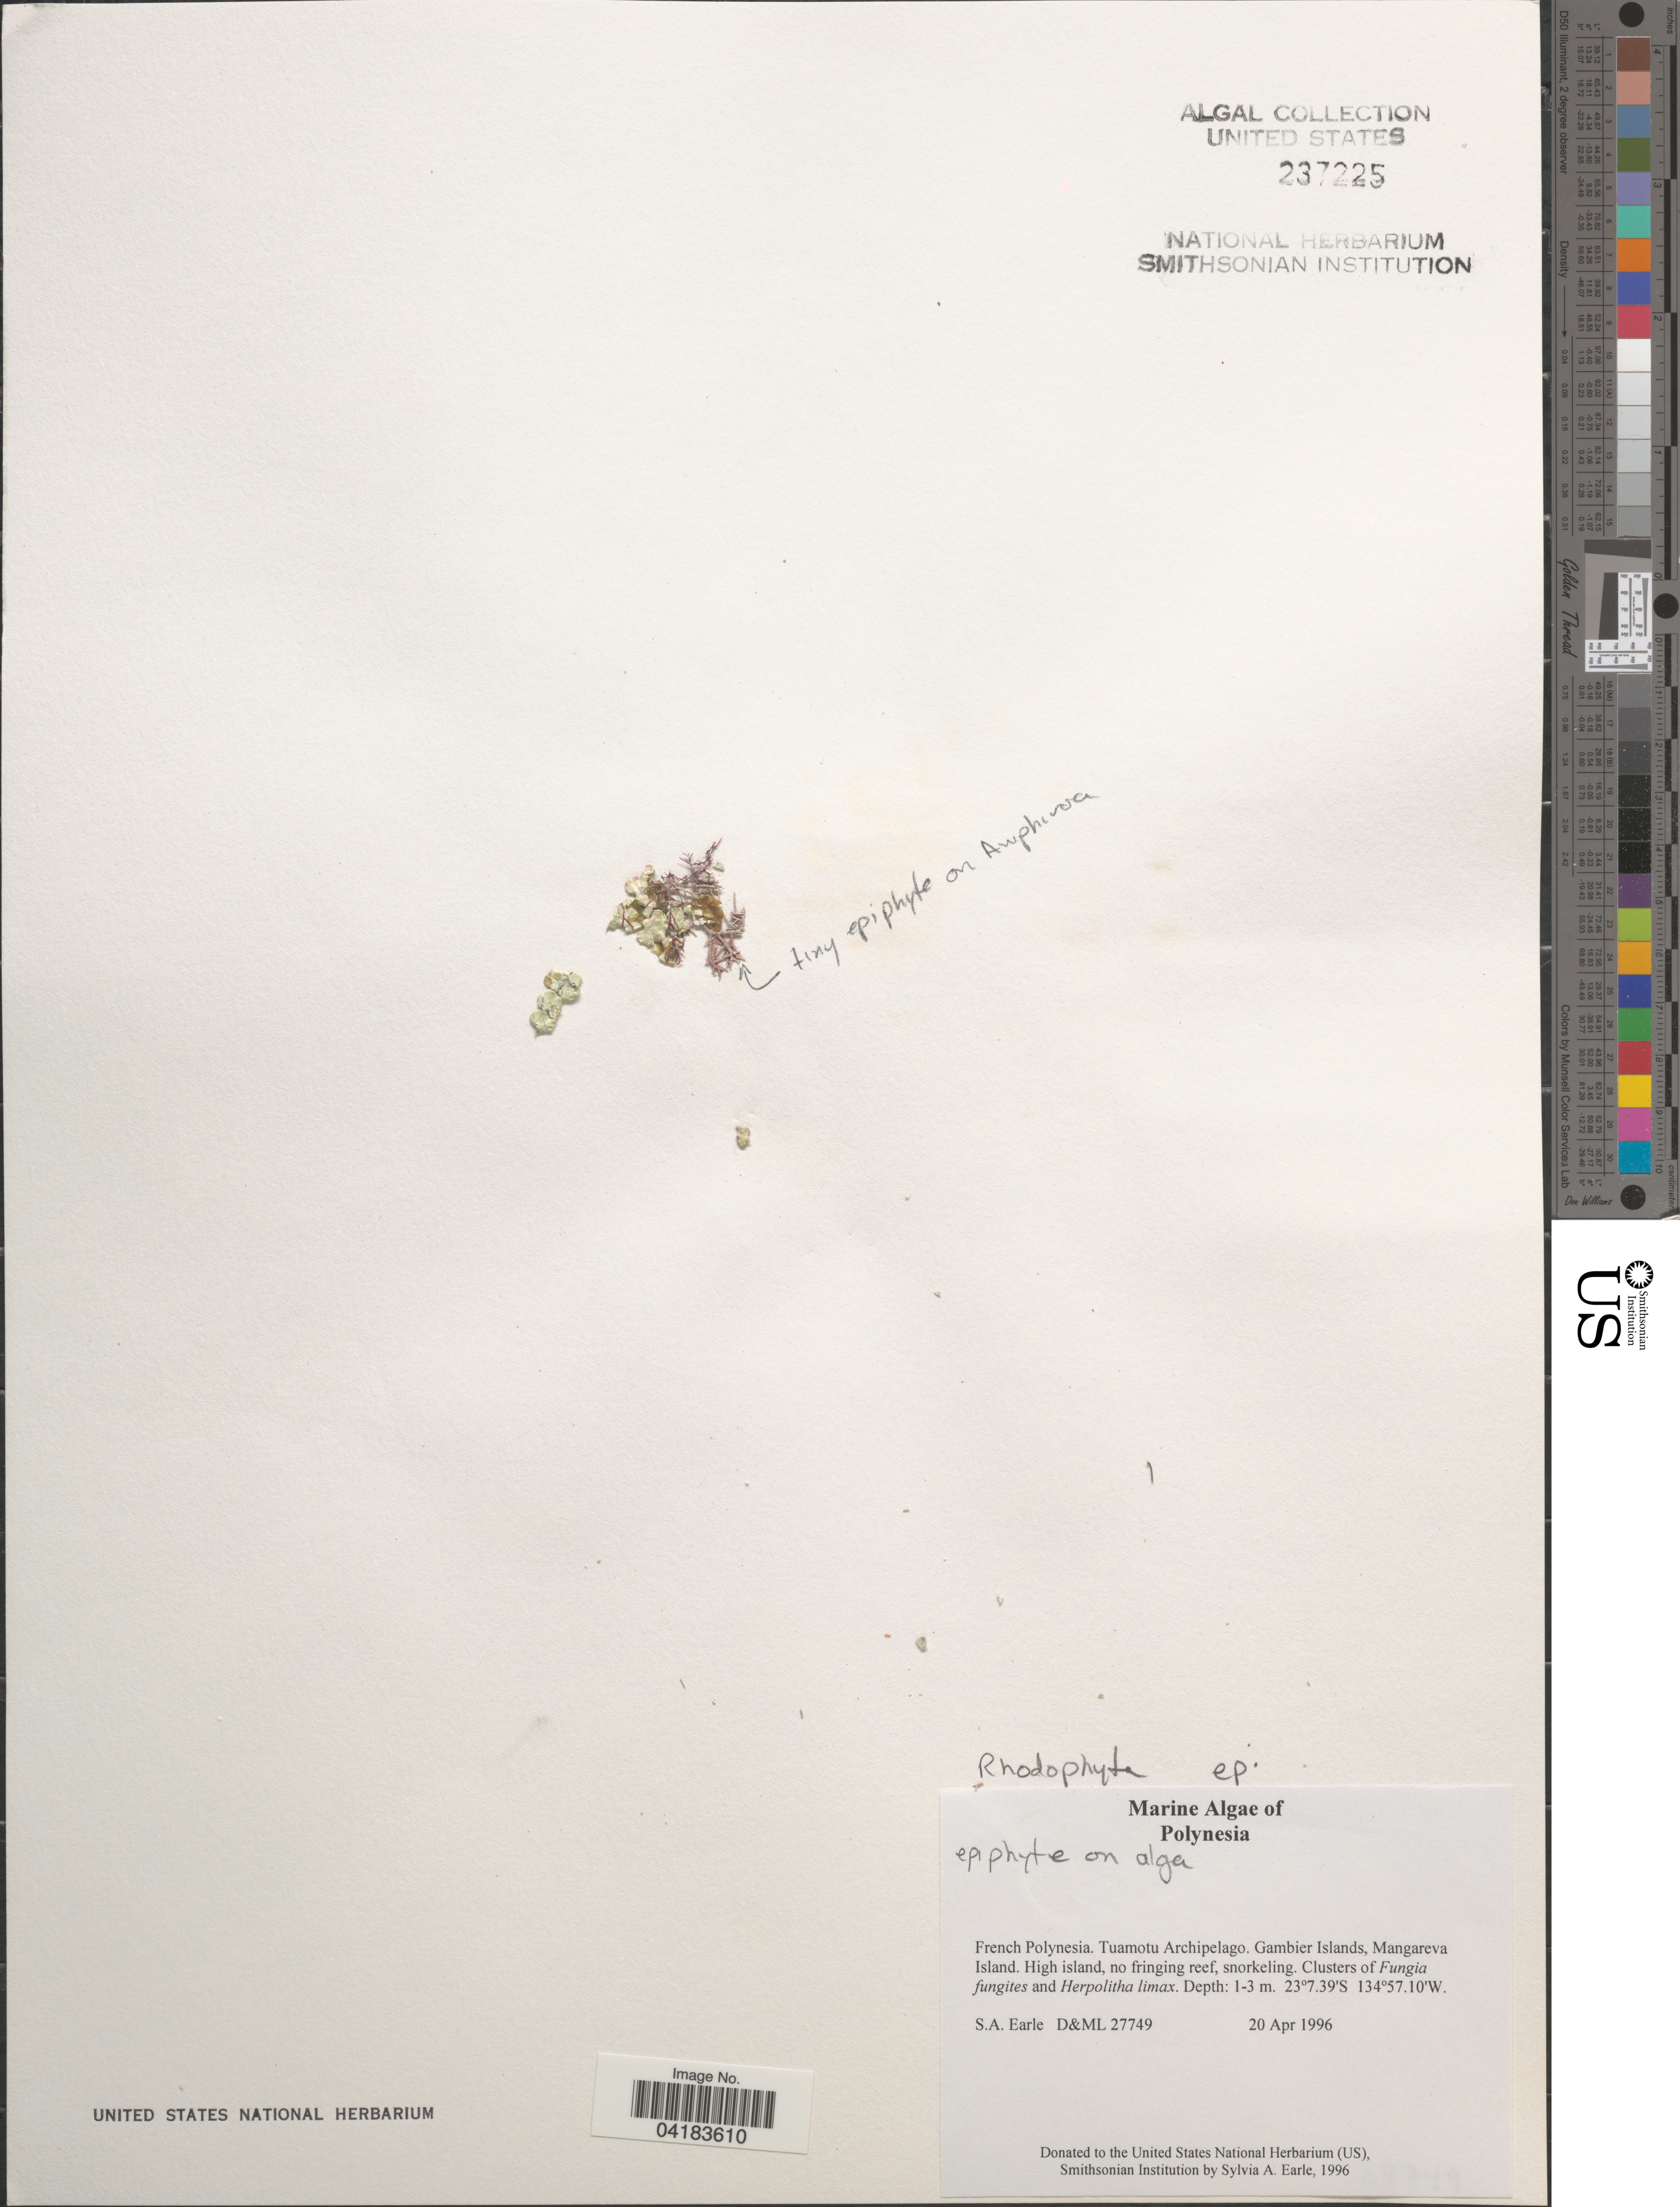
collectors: S. A. Earle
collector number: D&ML27749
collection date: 1996-04-20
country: French Polynesia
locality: Tuamotu Archipelago. Gambier Islands, Mangareva Island.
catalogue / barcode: US 237225